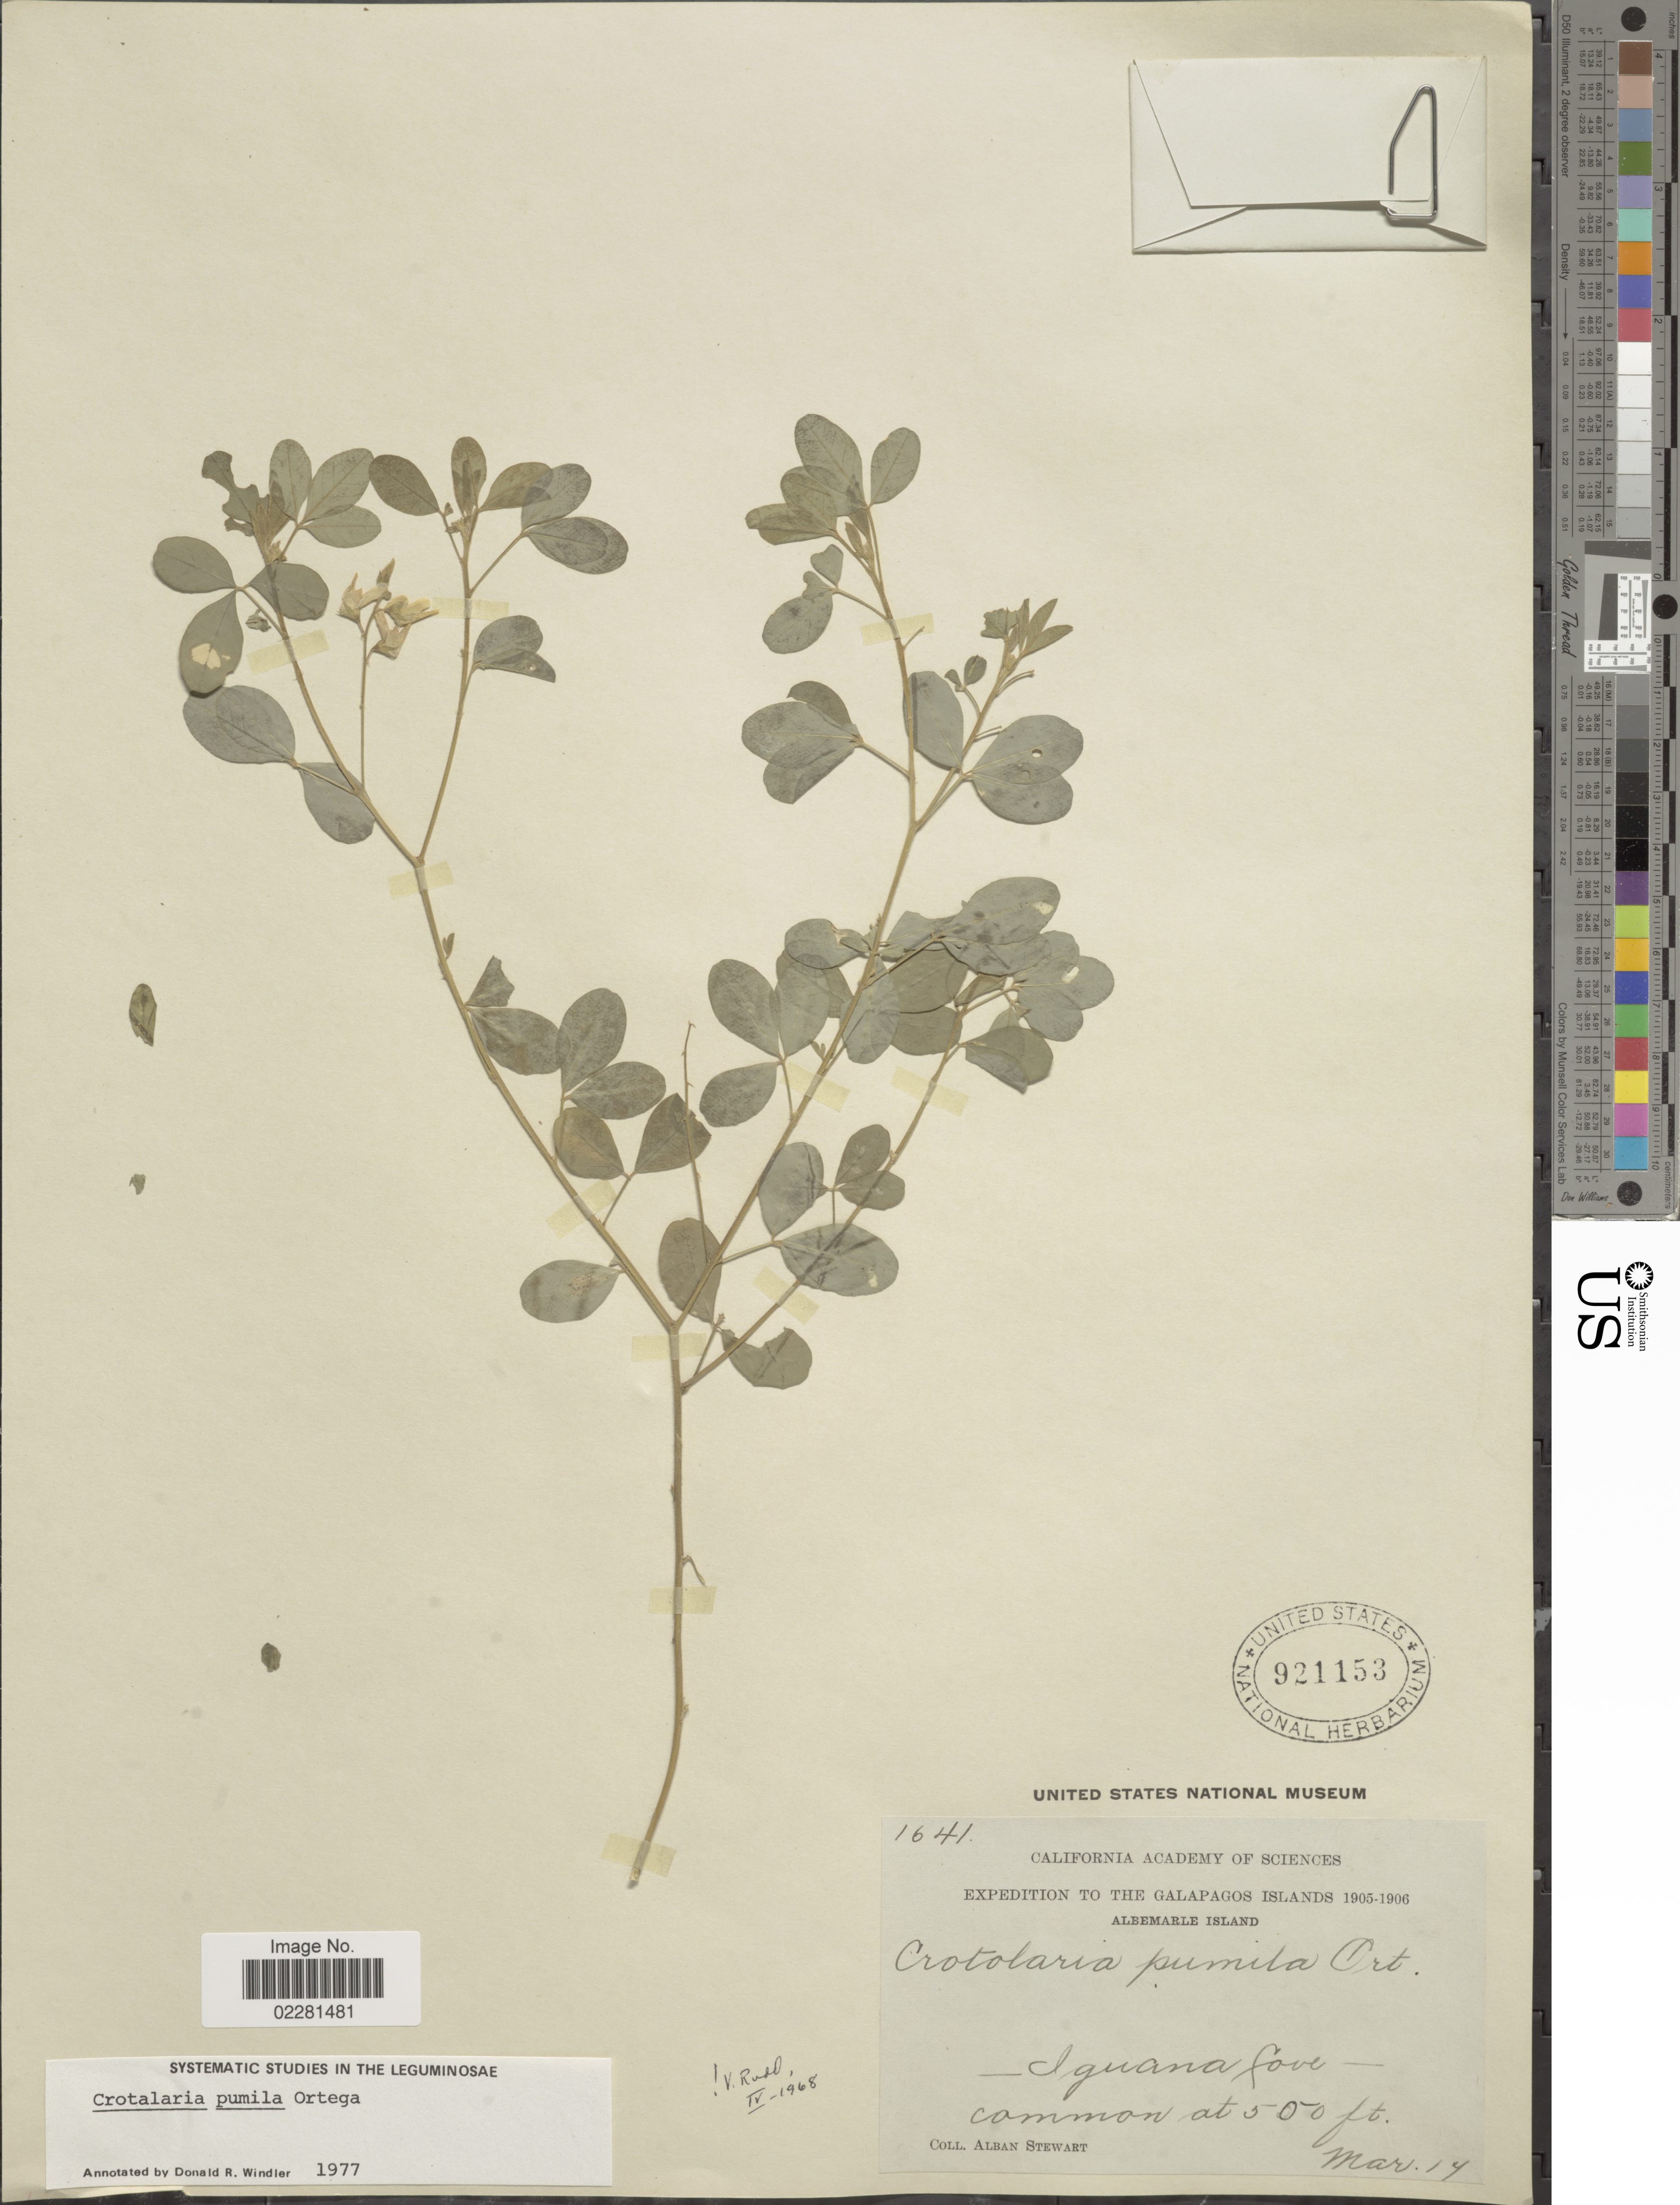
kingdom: Plantae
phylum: Tracheophyta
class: Magnoliopsida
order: Fabales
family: Fabaceae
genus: Crotalaria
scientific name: Crotalaria pumila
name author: Ortega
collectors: A. Stewart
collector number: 1641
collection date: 1905-03-14/1906-03-14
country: Ecuador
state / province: Colón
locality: Galapagos Islands, Albemarie Island, Iguana Cove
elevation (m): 152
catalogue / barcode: US 921153